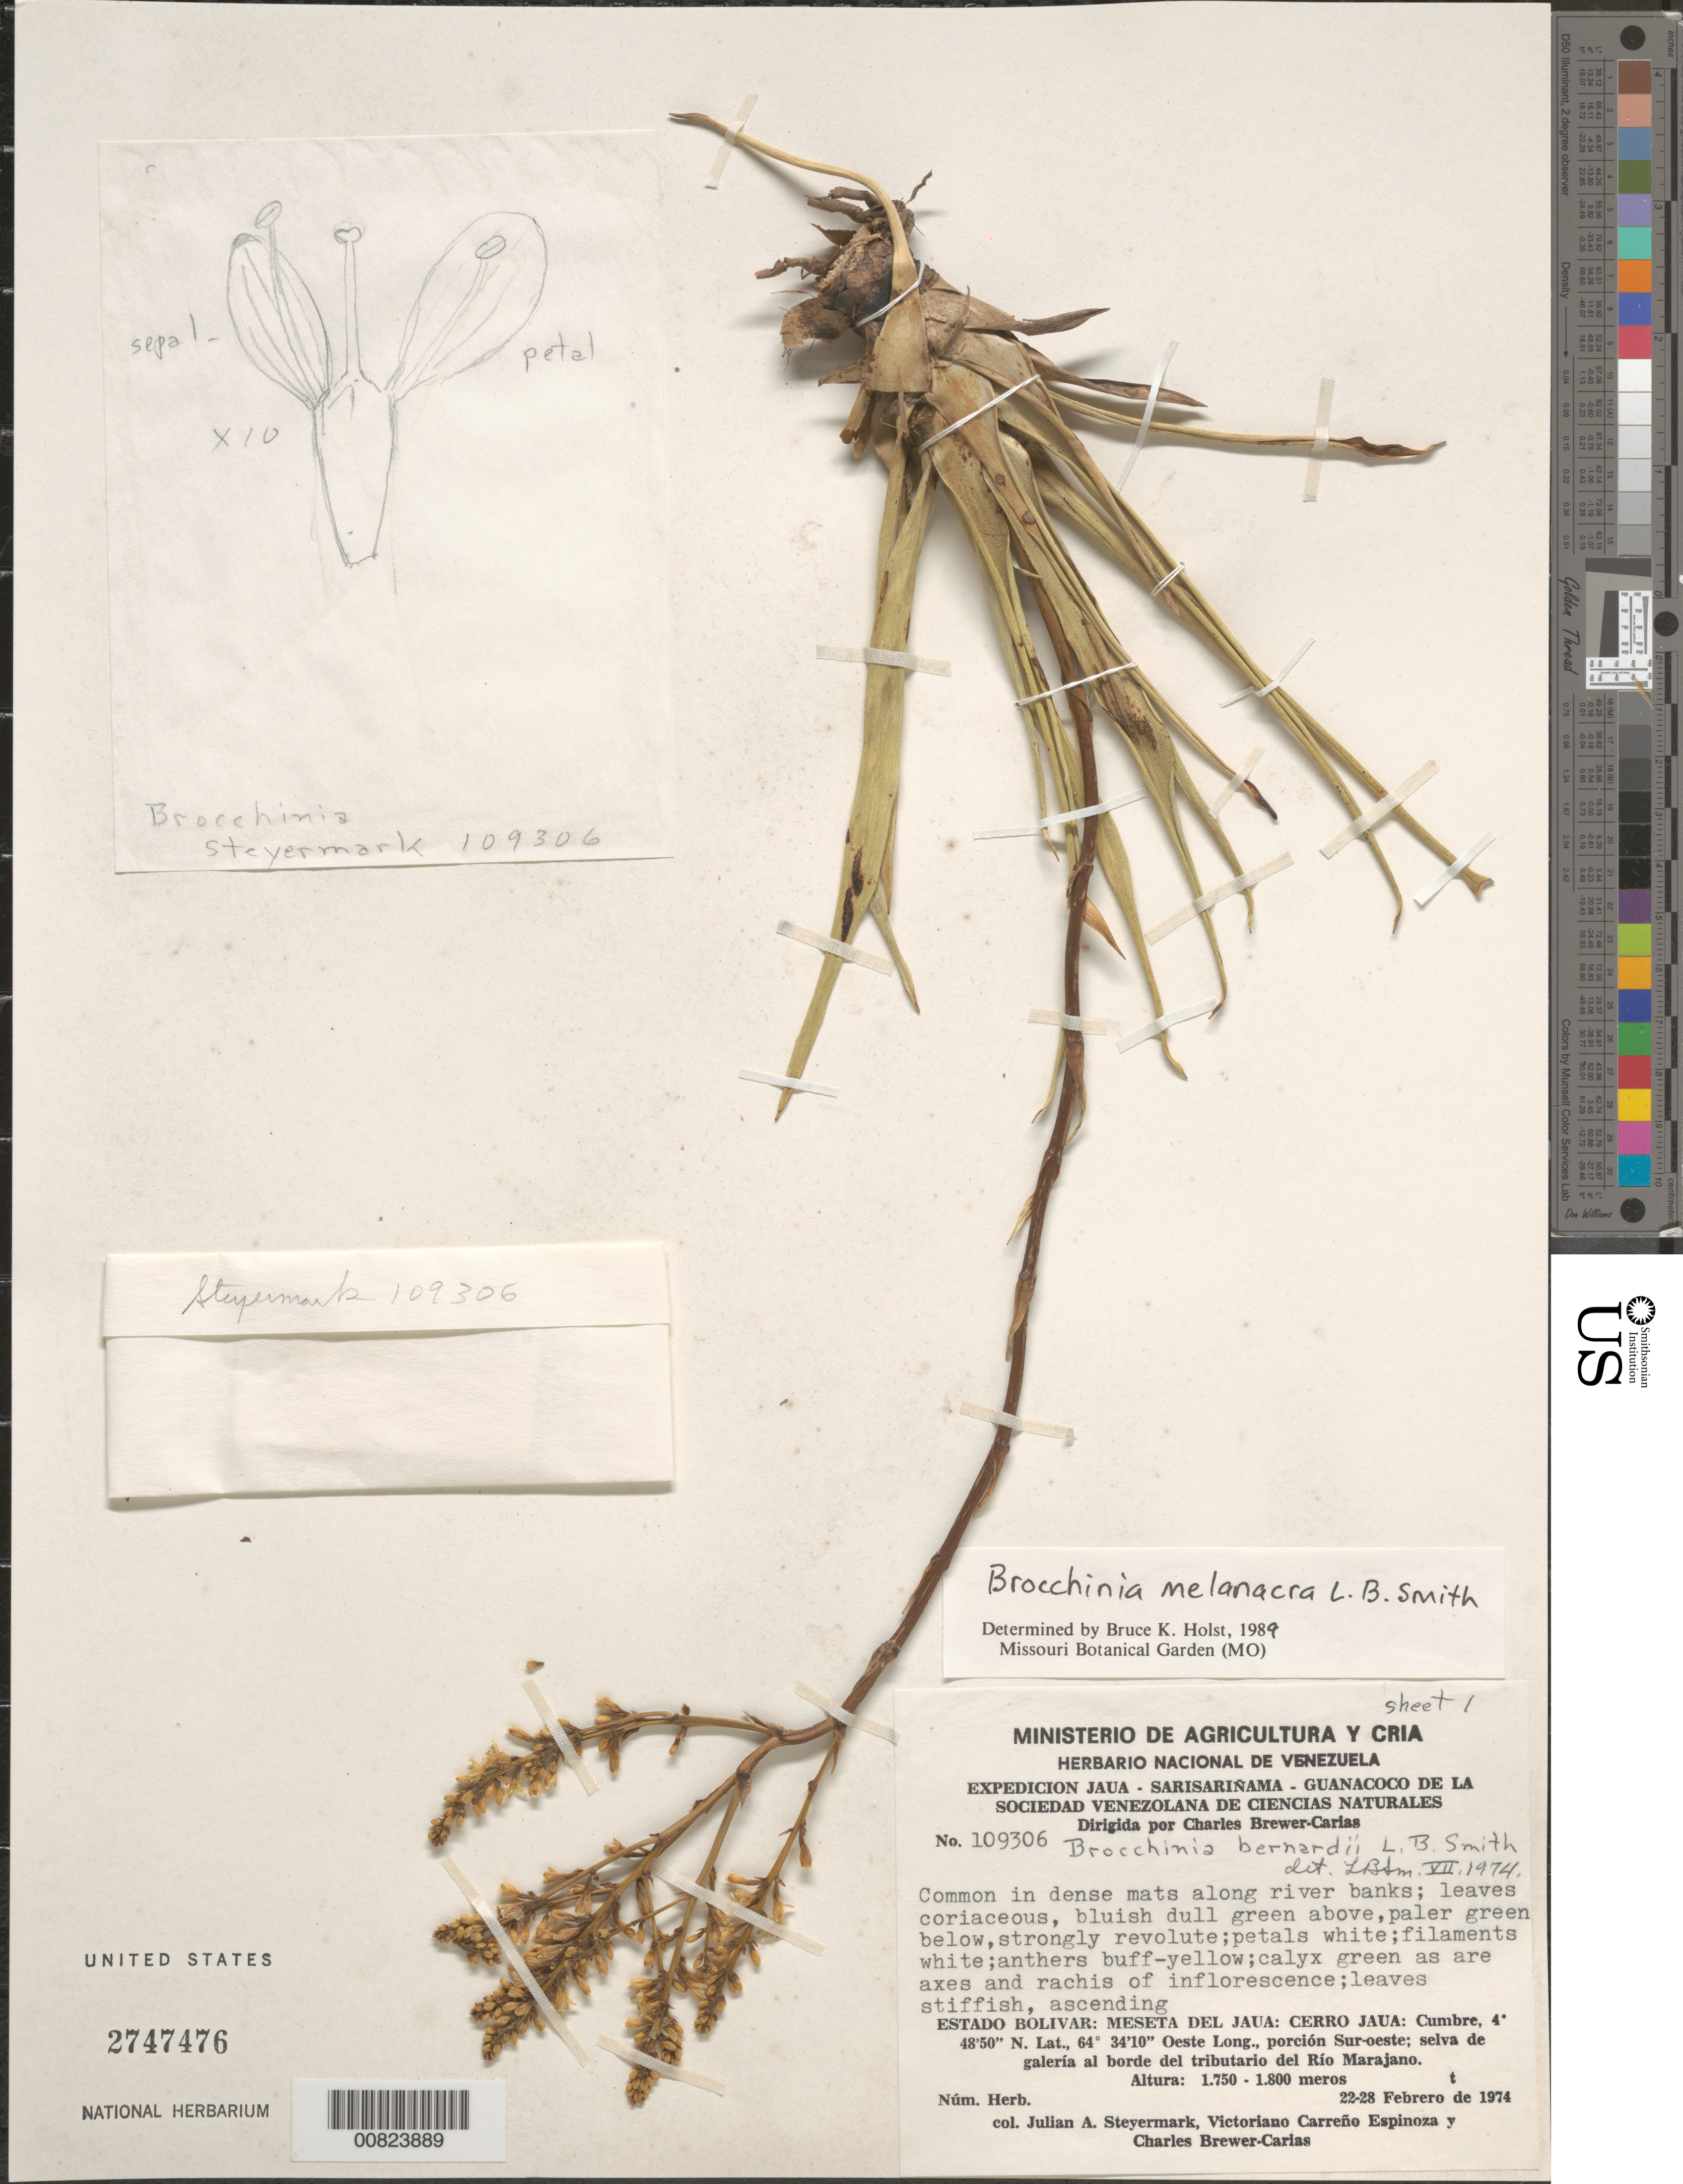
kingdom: Plantae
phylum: Tracheophyta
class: Liliopsida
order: Poales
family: Bromeliaceae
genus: Brocchinia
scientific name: Brocchinia melanacra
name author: L.B. Sm.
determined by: Holst, Bruce K.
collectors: J. Steyermark, V. Carreño E. & C. Brewer-Carias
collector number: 109306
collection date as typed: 22-Feb-74 to 28-Feb-74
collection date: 1974-02-22/1974-02-28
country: Venezuela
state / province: Bolívar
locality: Meseta del Jaua: Cerro Jaua, tributarío del Río Marajano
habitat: Dense mats along river banks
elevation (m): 1750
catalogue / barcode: US 2747476